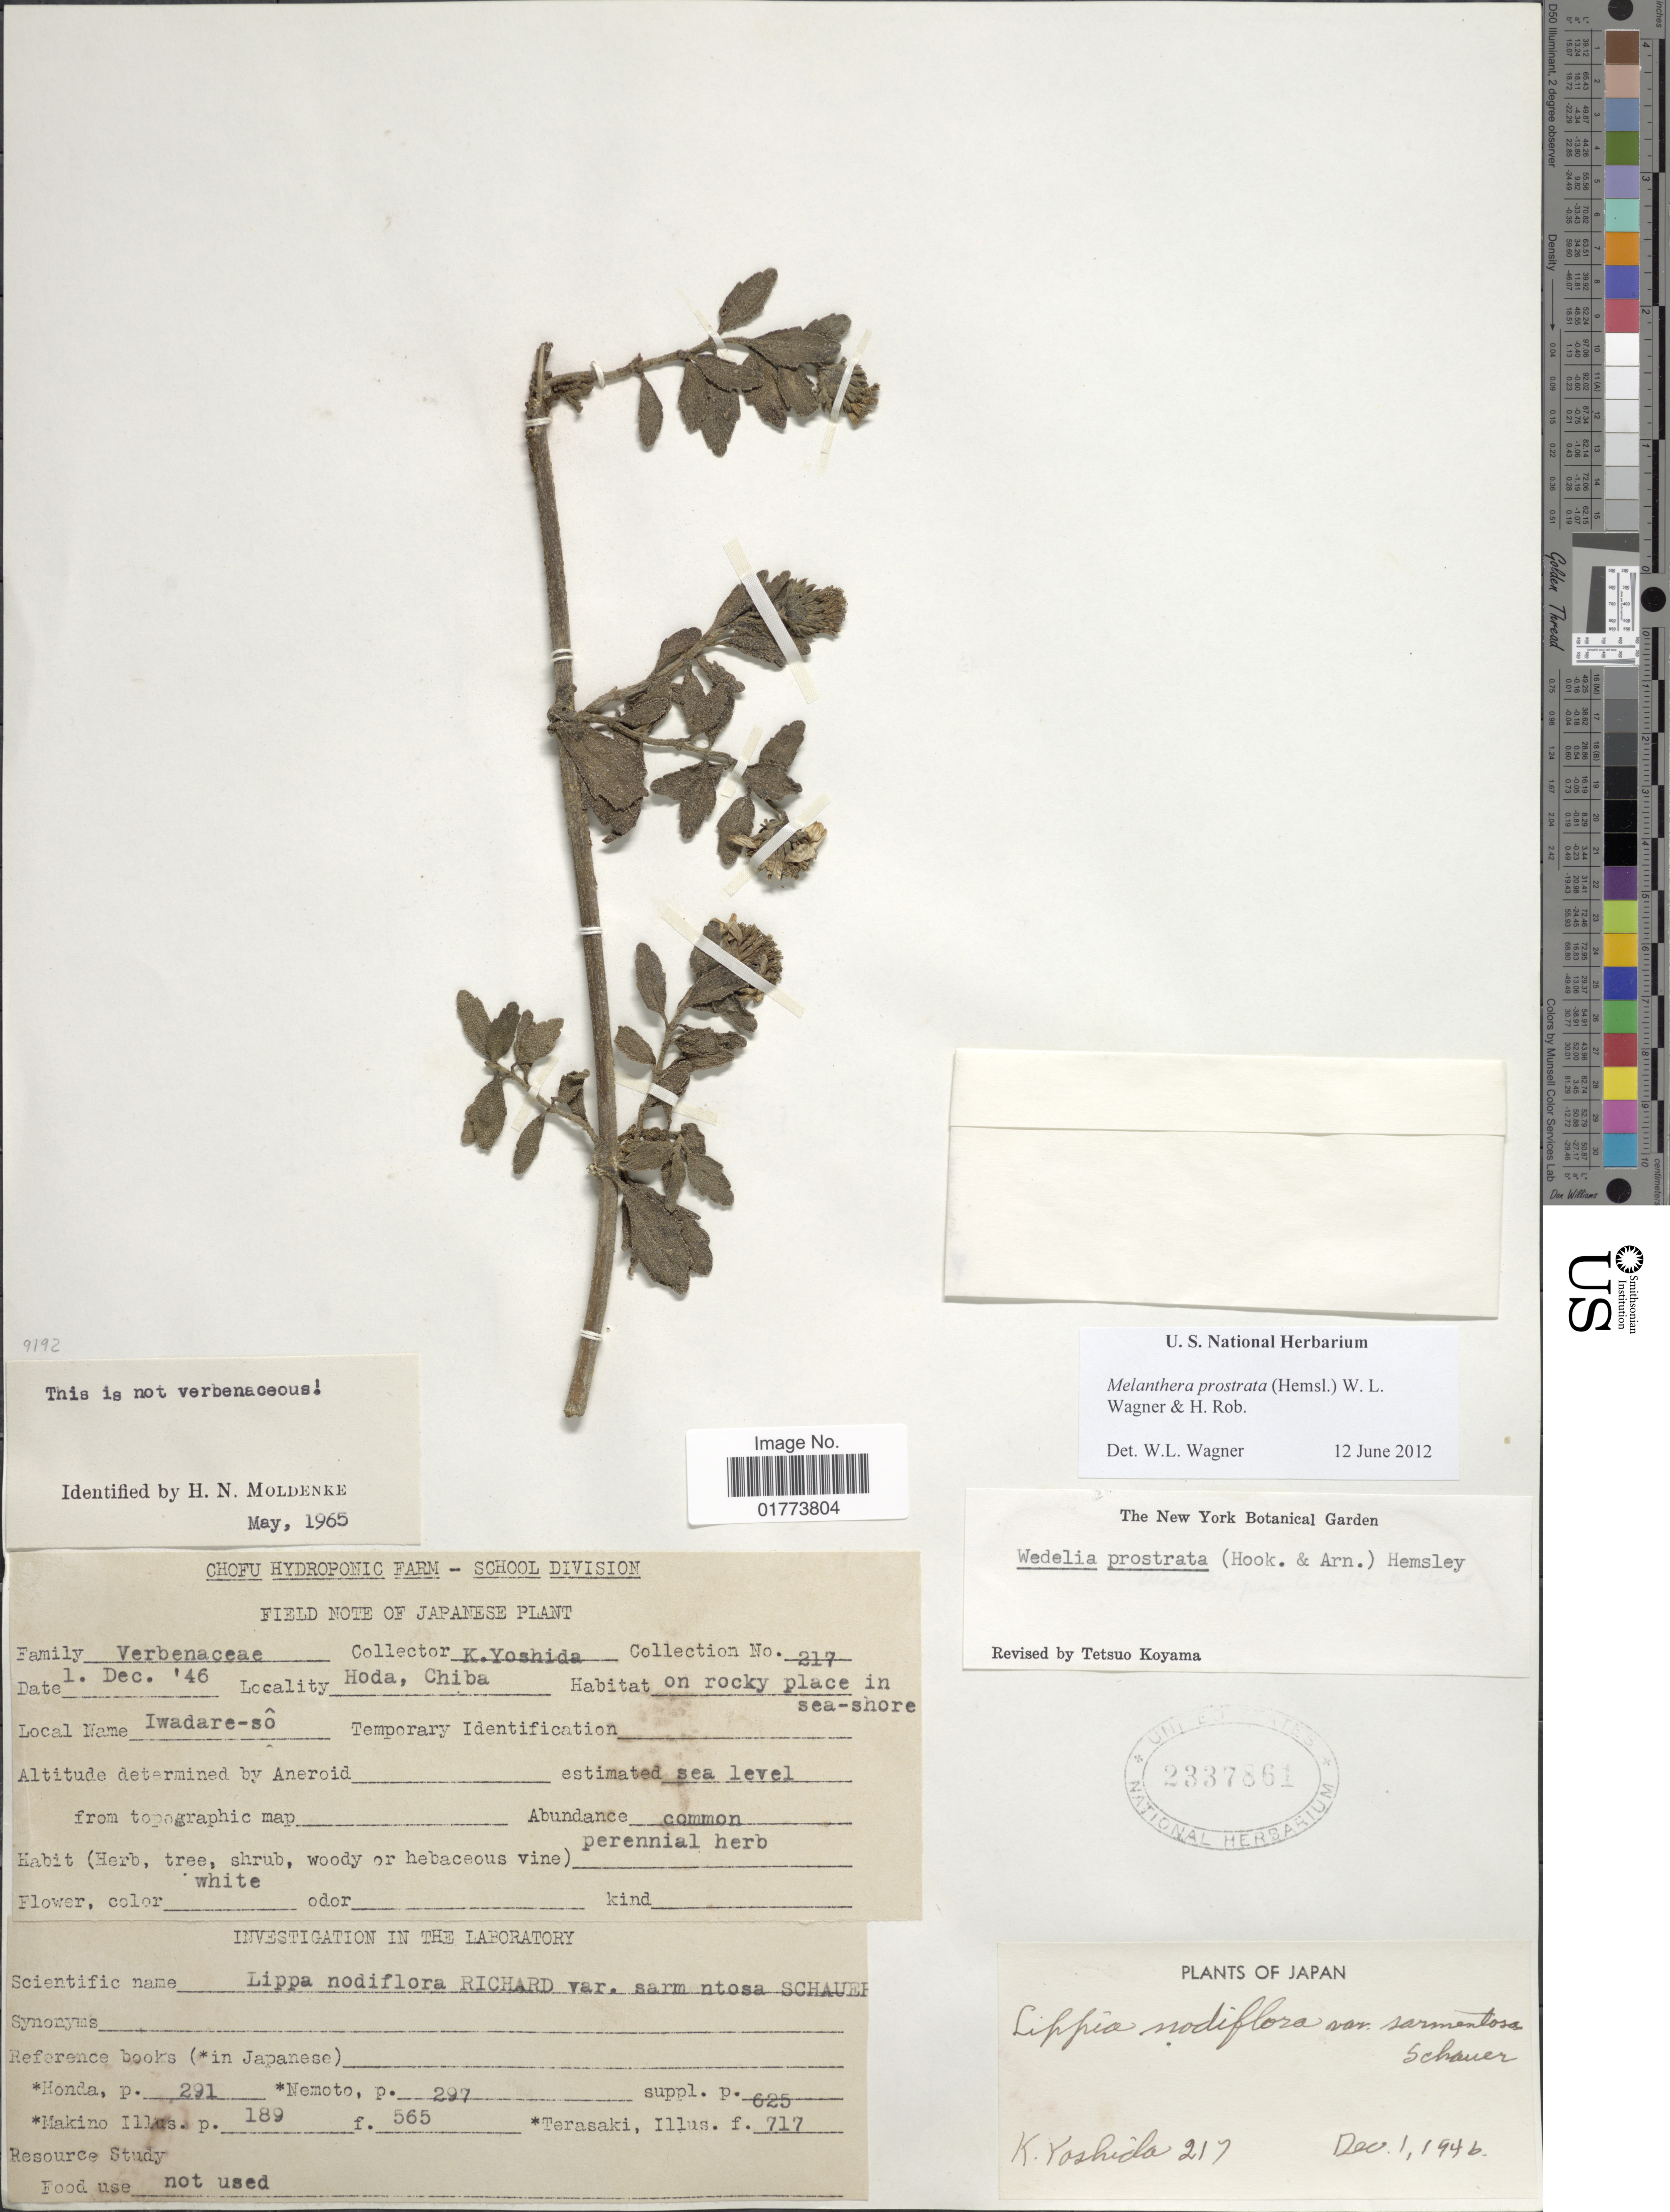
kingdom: Plantae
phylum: Tracheophyta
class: Magnoliopsida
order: Asterales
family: Asteraceae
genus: Melanthera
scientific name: Melanthera prostrata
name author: (Hemsl.) W.L. Wagner & H. Rob.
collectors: K. Yoshida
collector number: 217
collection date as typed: Transcribed d/m/y: 1/12/46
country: Japan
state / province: Tiba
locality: Hoda, Chiba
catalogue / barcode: US 2337861